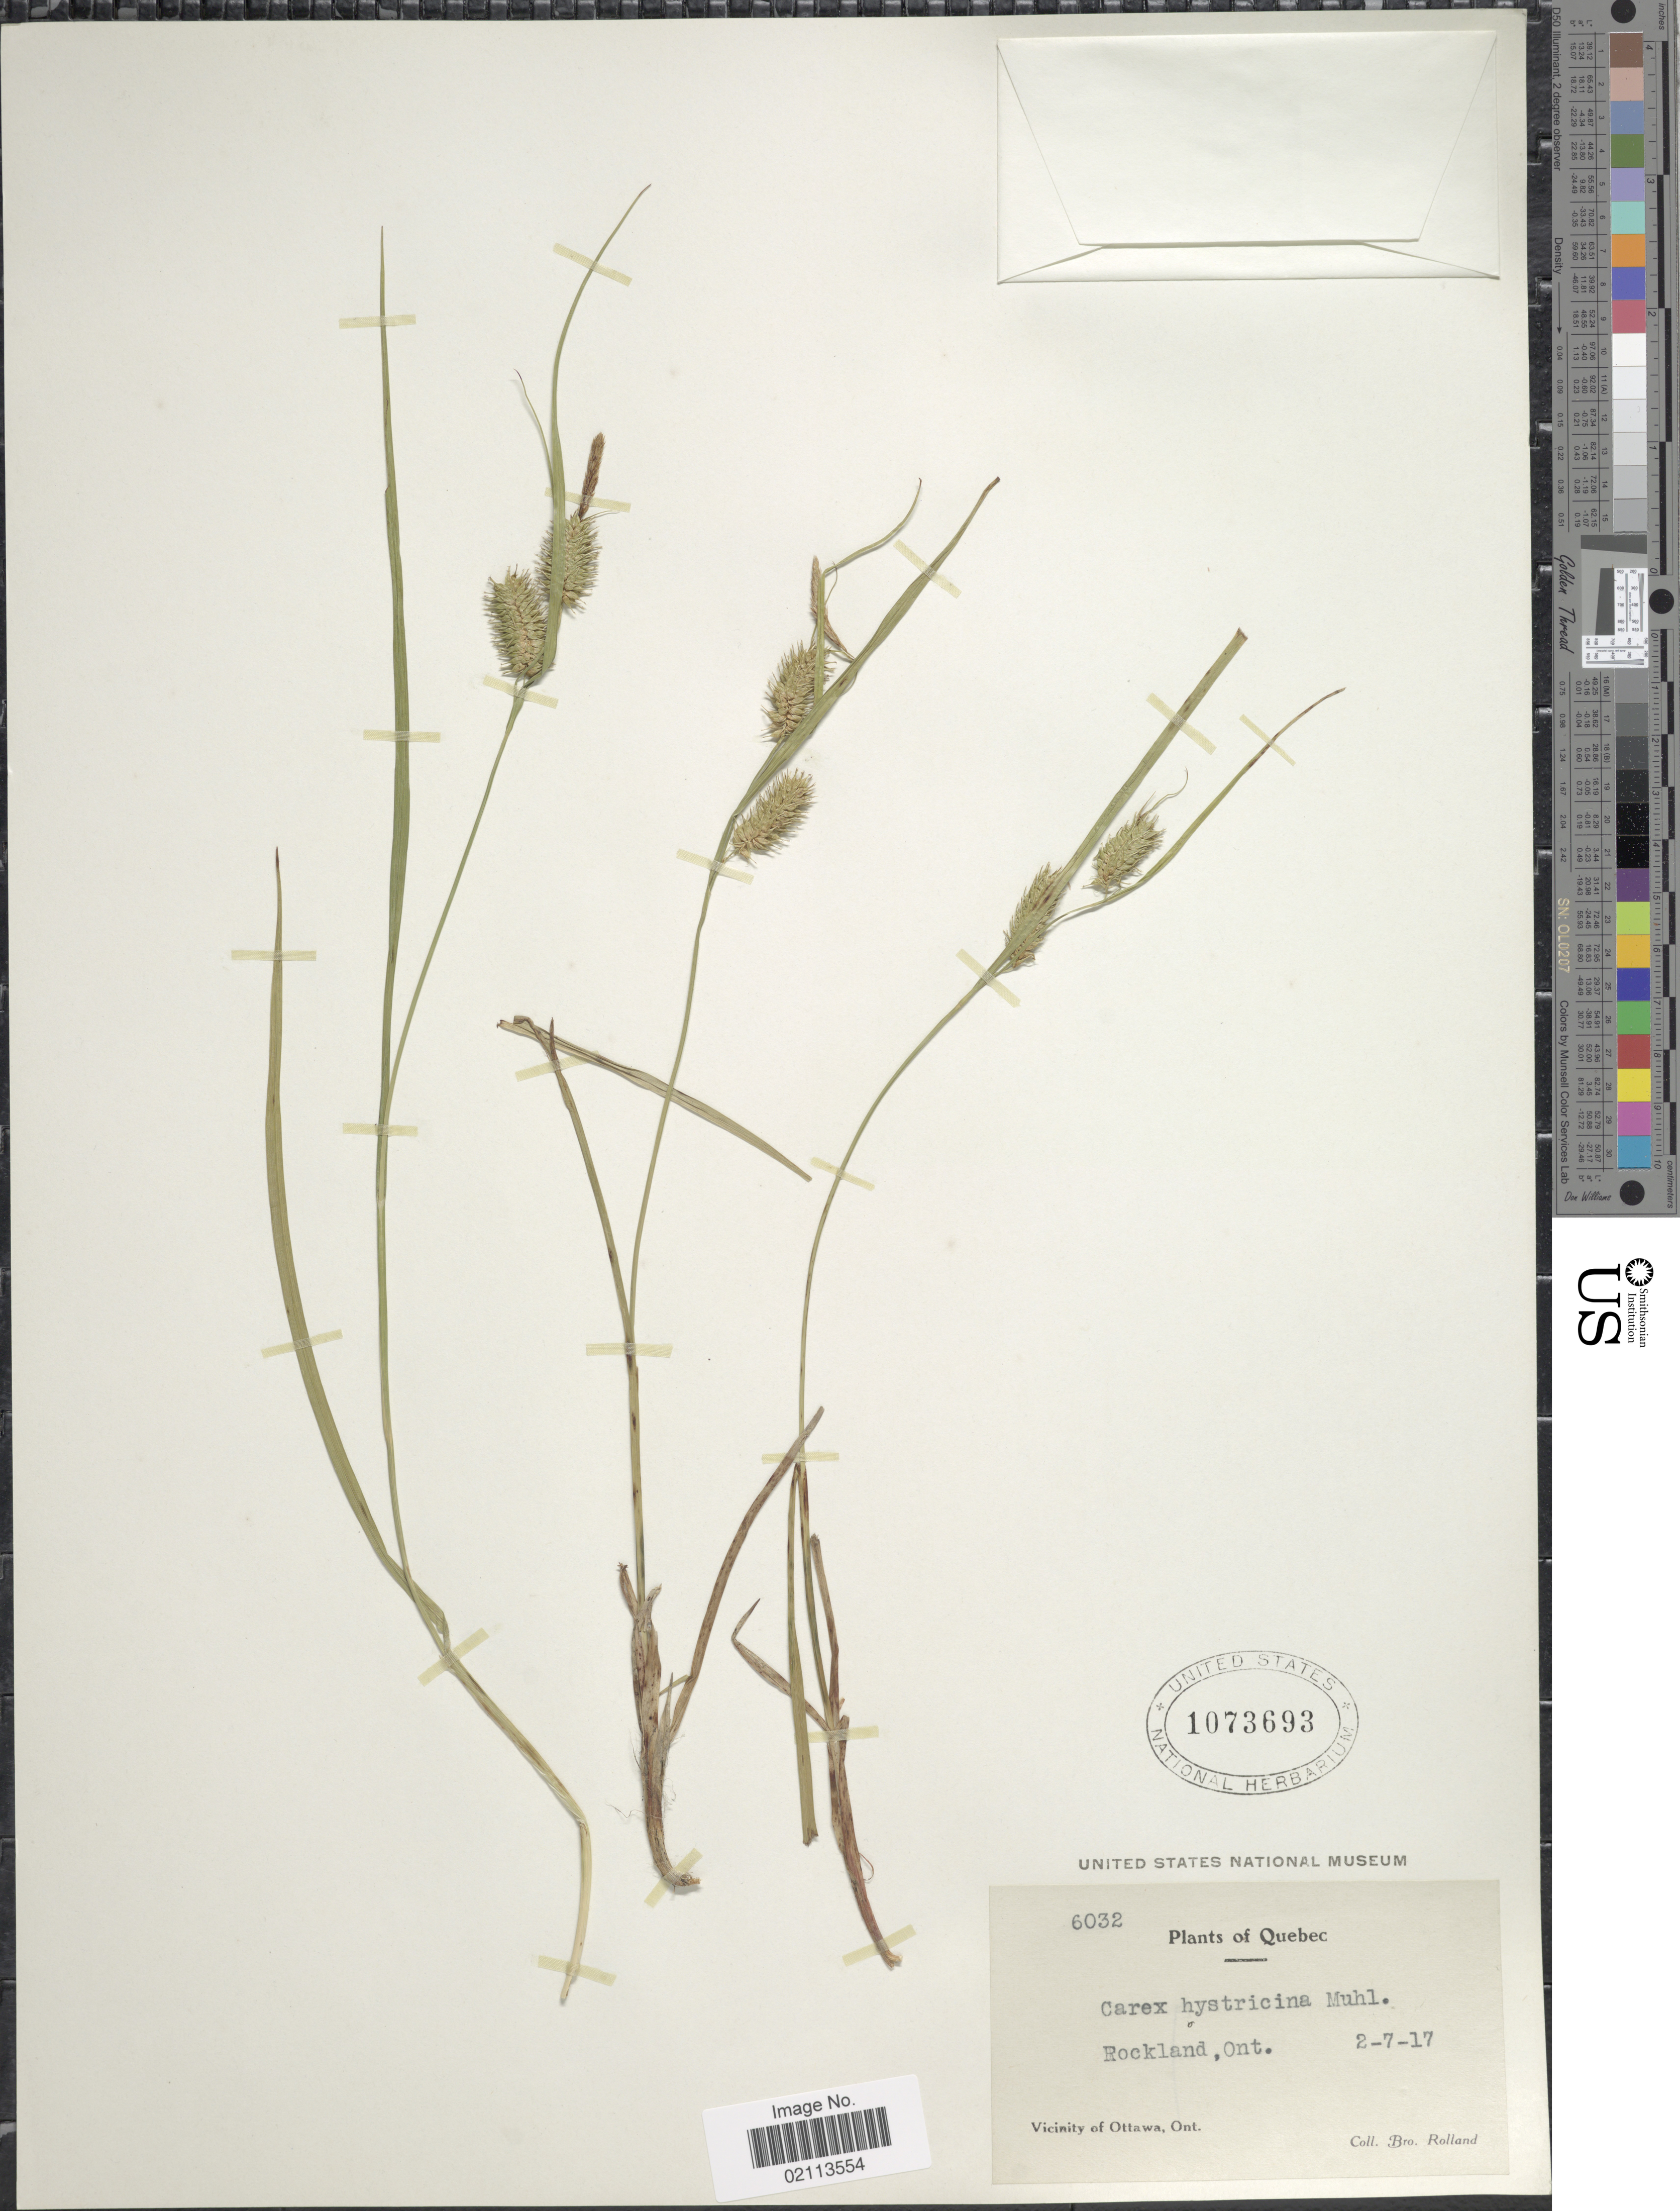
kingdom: Plantae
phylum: Tracheophyta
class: Liliopsida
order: Poales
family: Cyperaceae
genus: Carex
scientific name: Carex hystericina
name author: Muhl. ex Willd.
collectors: B. Rolland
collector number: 6032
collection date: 1917-07-02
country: Canada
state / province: Ontario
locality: Quebec, Rockland, Vicinity of Ottawa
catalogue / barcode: US 1073693